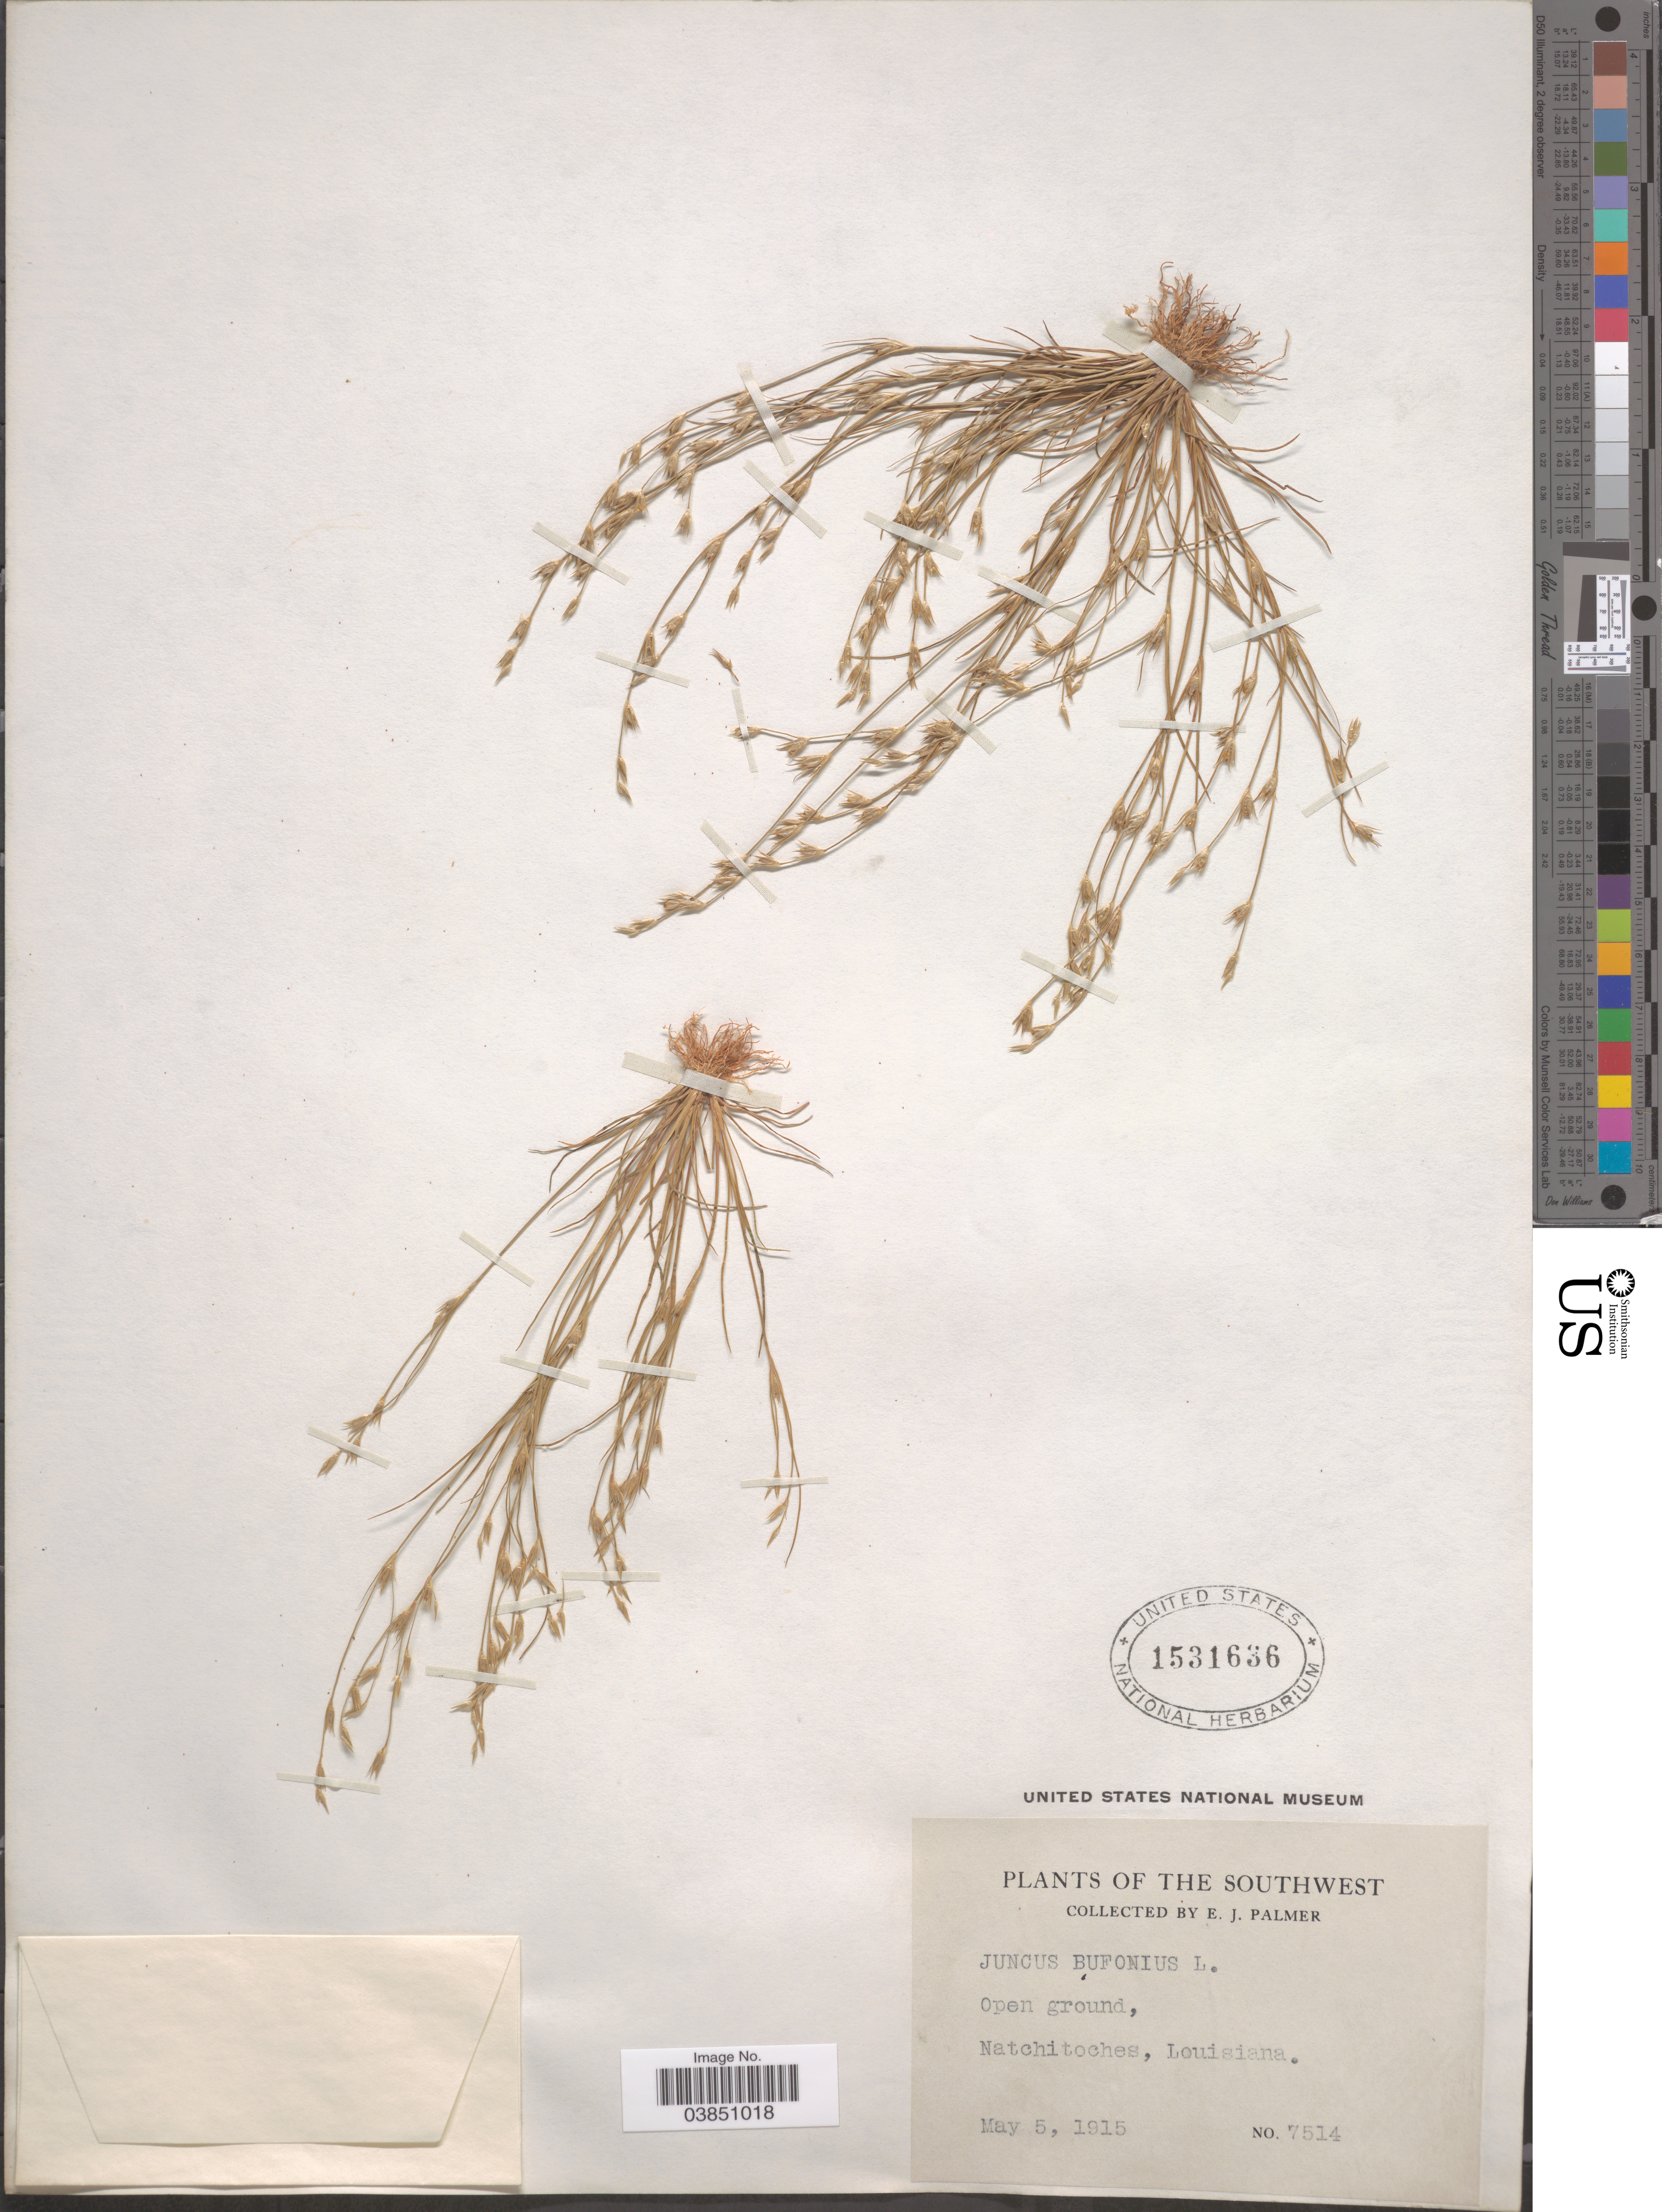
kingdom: Plantae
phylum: Tracheophyta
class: Liliopsida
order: Poales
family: Juncaceae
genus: Juncus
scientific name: Juncus bufonius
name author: L.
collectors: E. J. Palmer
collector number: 7514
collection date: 1915-05-05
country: United States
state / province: Louisiana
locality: The Southwest. Natchitoches.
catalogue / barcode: US 1531636